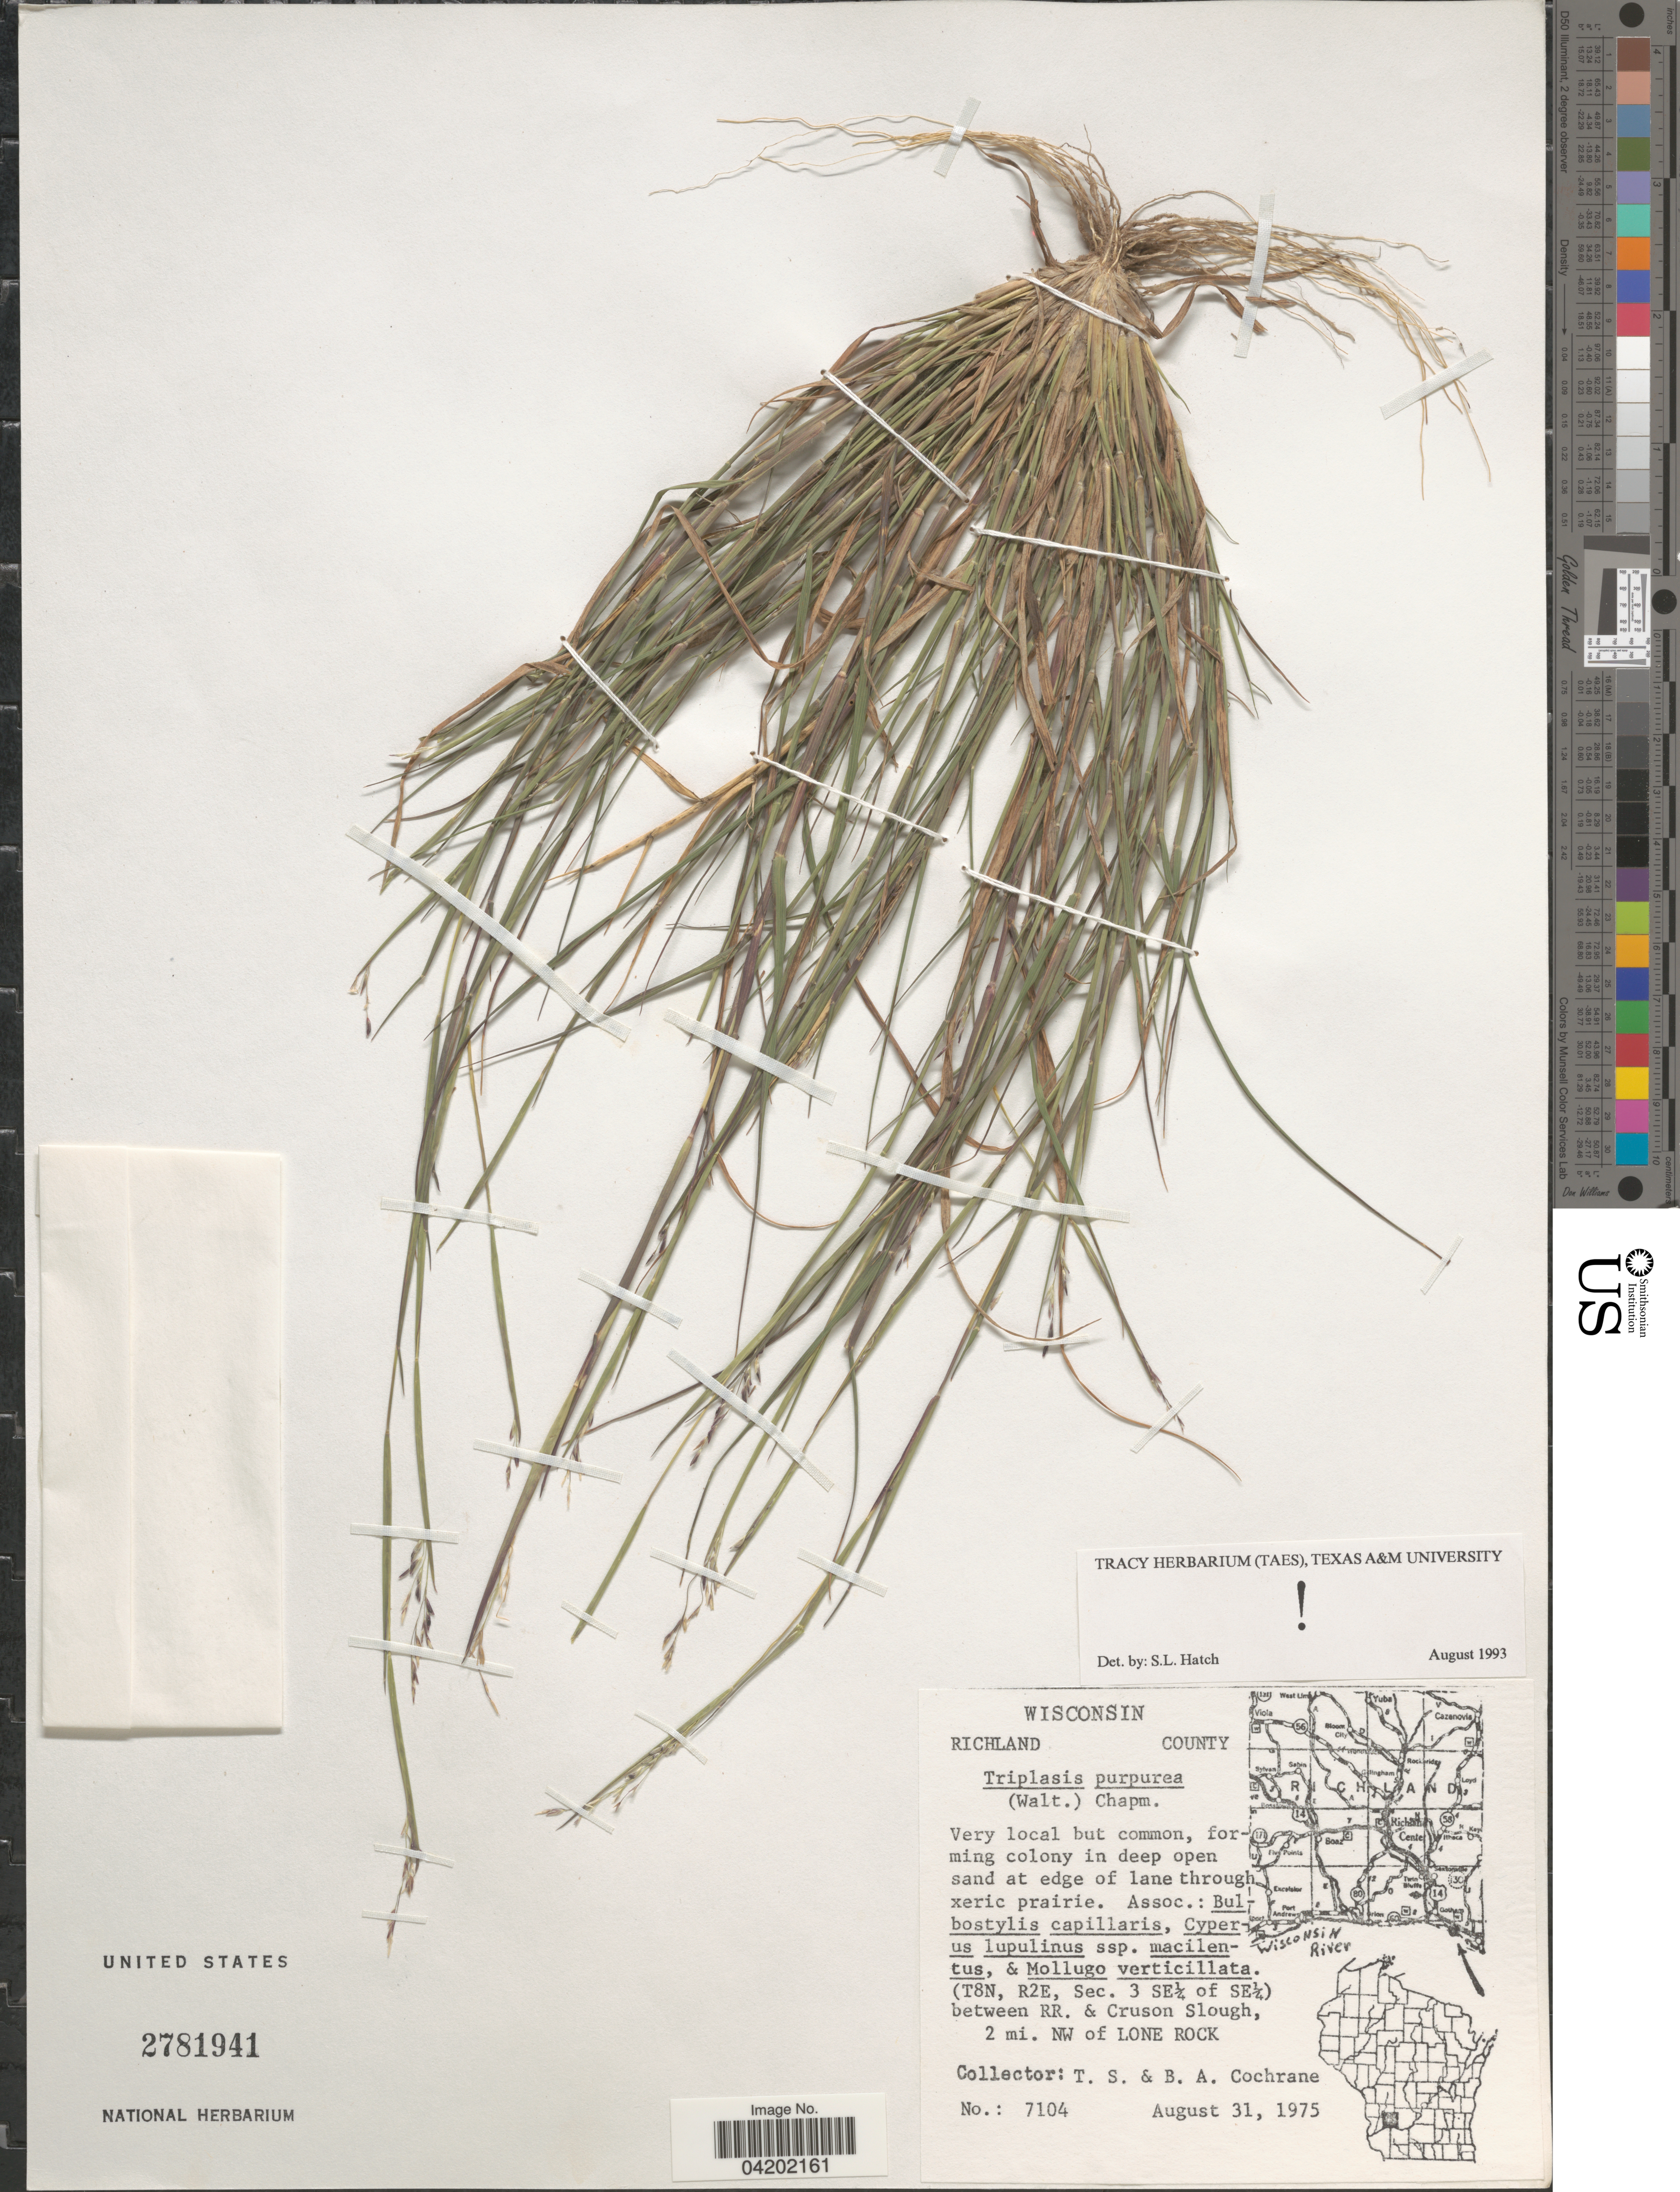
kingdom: Plantae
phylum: Tracheophyta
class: Liliopsida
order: Poales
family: Poaceae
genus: Triplasis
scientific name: Triplasis purpurea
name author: (Walter) Chapm.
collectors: T. S. Cochrane & B. Cochrane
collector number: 7104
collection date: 1975-08-31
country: United States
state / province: Wisconsin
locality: Richland County. (T8N, R2E, Sec. 3 SE¼ of SE¼) between RR. & Cruson Slough, 2 mi. NW of Lone Rock.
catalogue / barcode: US 2781941